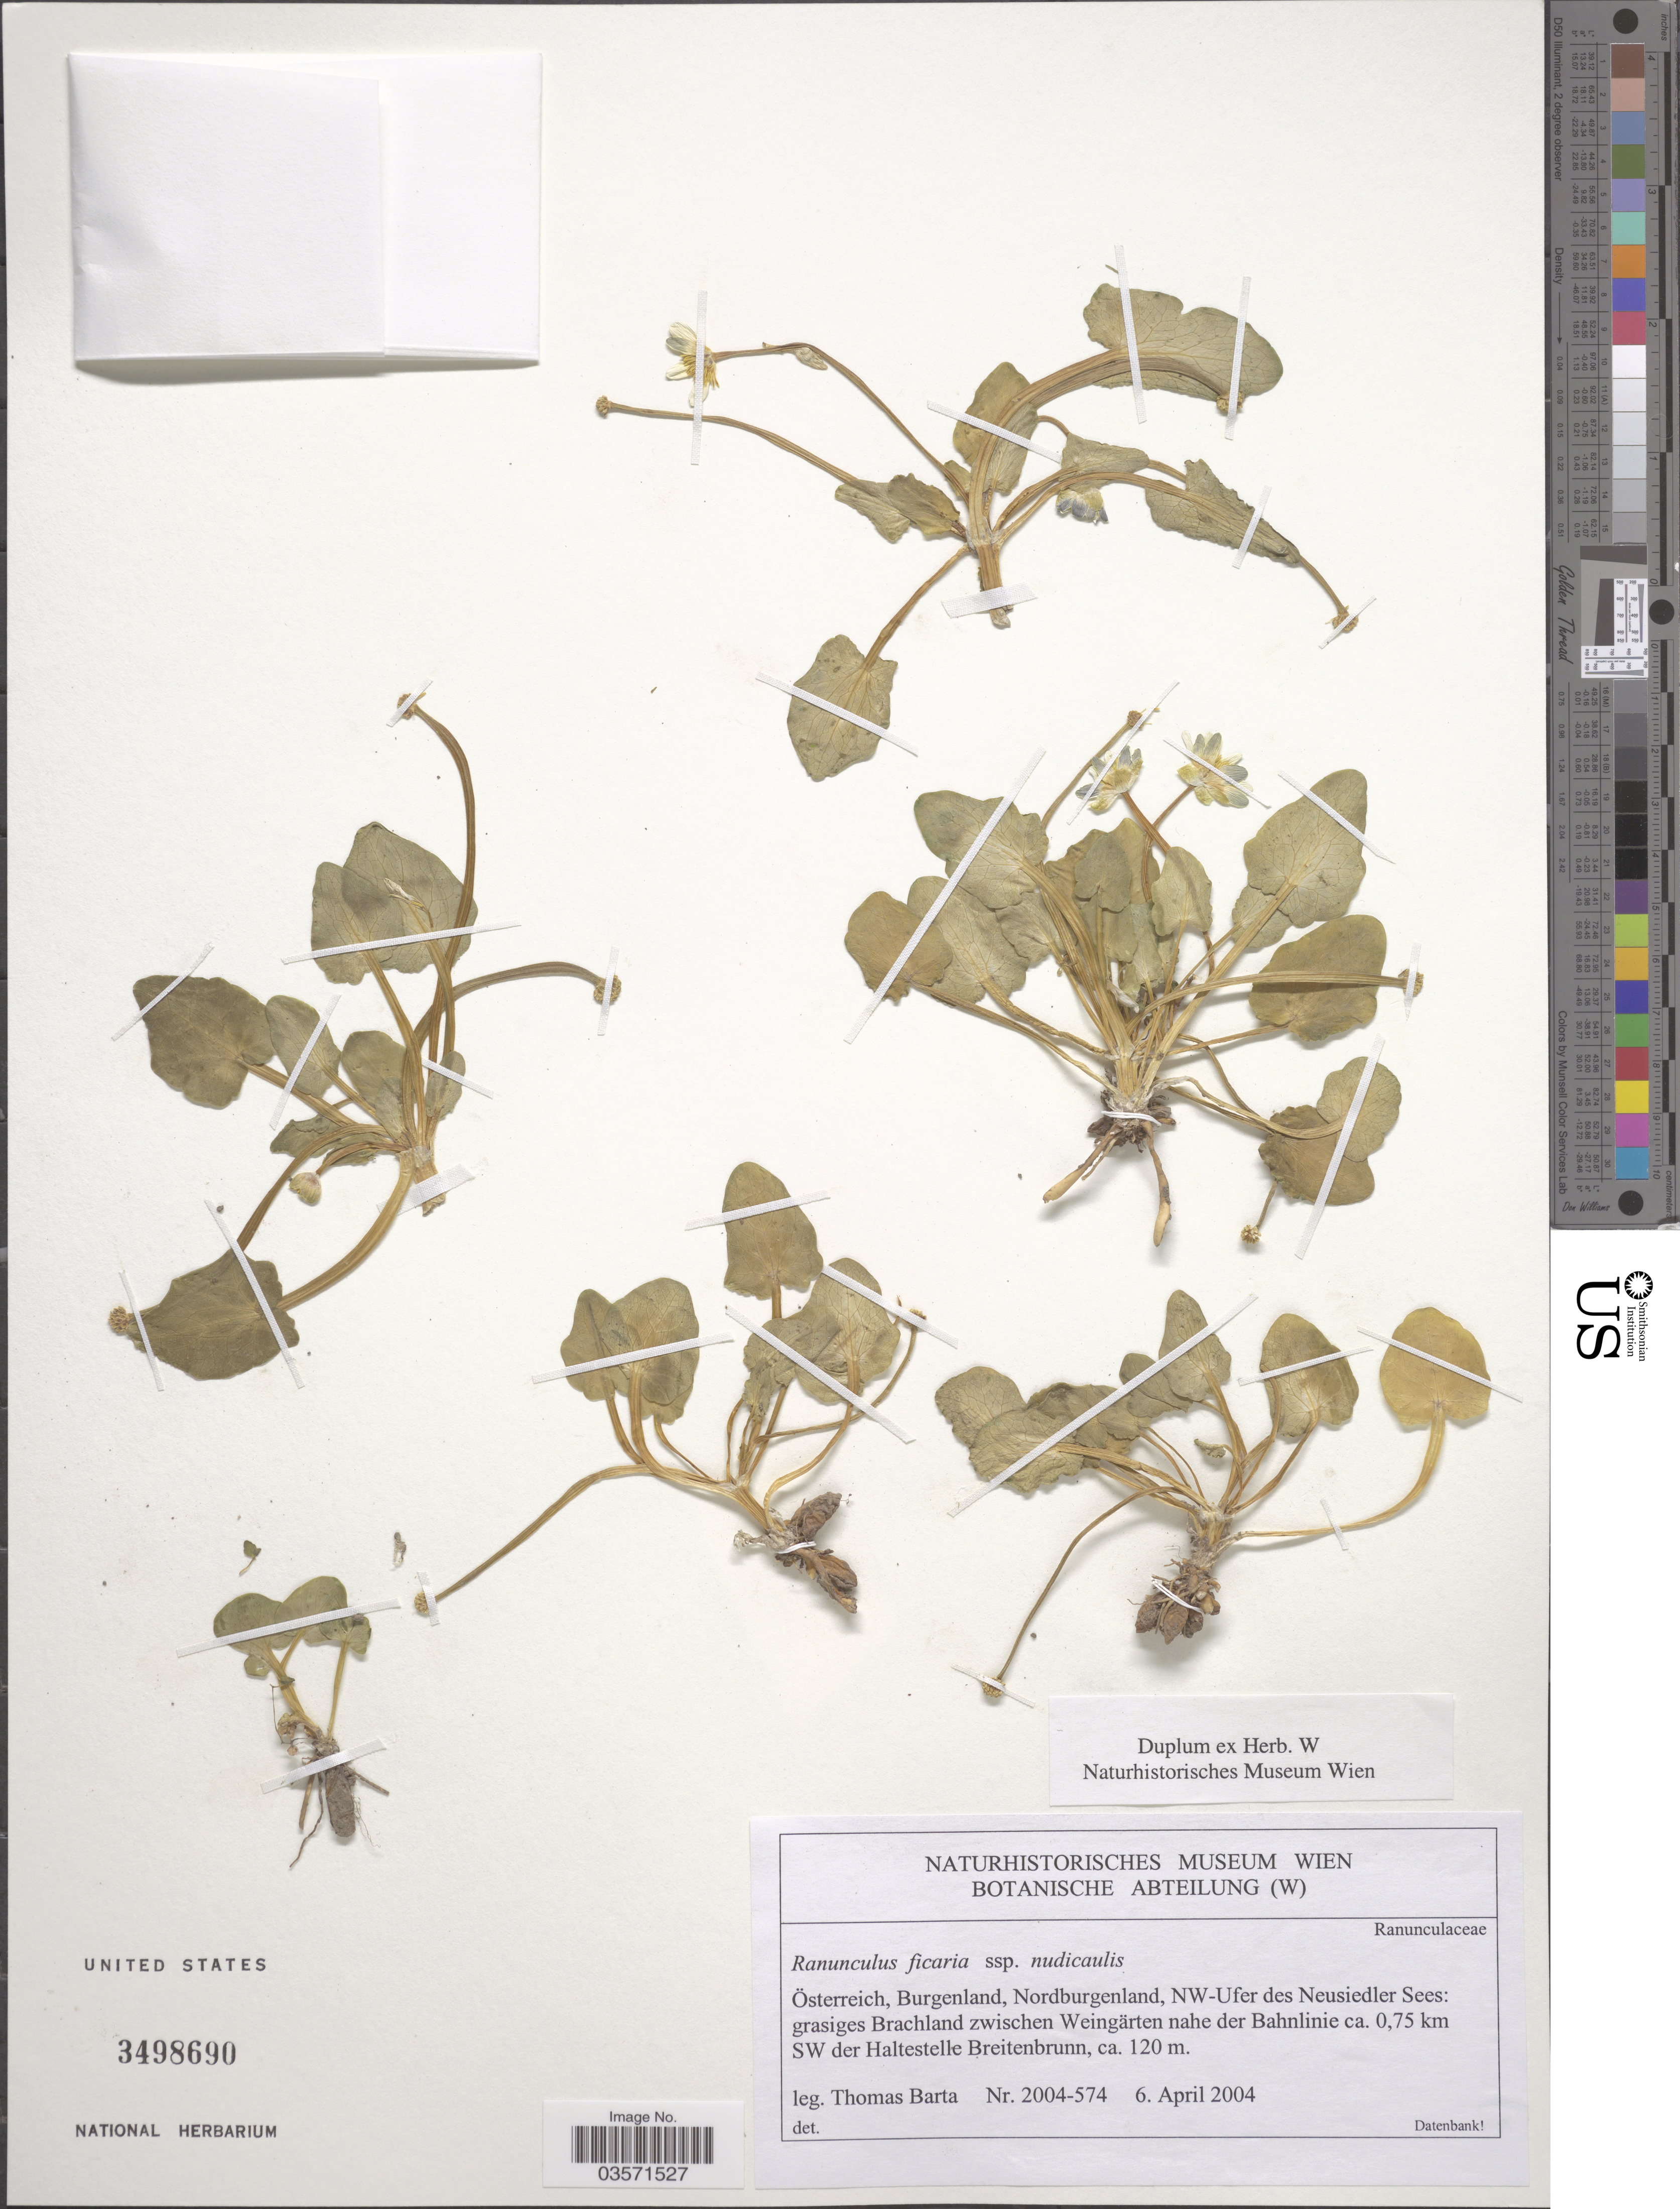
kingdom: Plantae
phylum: Tracheophyta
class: Magnoliopsida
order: Ranunculales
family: Ranunculaceae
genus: Ficaria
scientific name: Ficaria verna subsp. calthifolia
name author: (Rchb. f.) Nyman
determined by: Strong, M. T., (US), Smithsonian Institution - National Museum of Natural History (UNITED STATES)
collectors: T. Barta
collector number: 2004-574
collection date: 2004-04-06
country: Austria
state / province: Burgenland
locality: Österreich, Nordburgenland, NW-Ufer des Neusiedler Sees: grasiges Brachland zwischen Weingärten nahe der Bahnlinie ca. 0,75 km SW der Haltestelle Breitenbrunn.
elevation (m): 120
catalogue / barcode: US 3498690